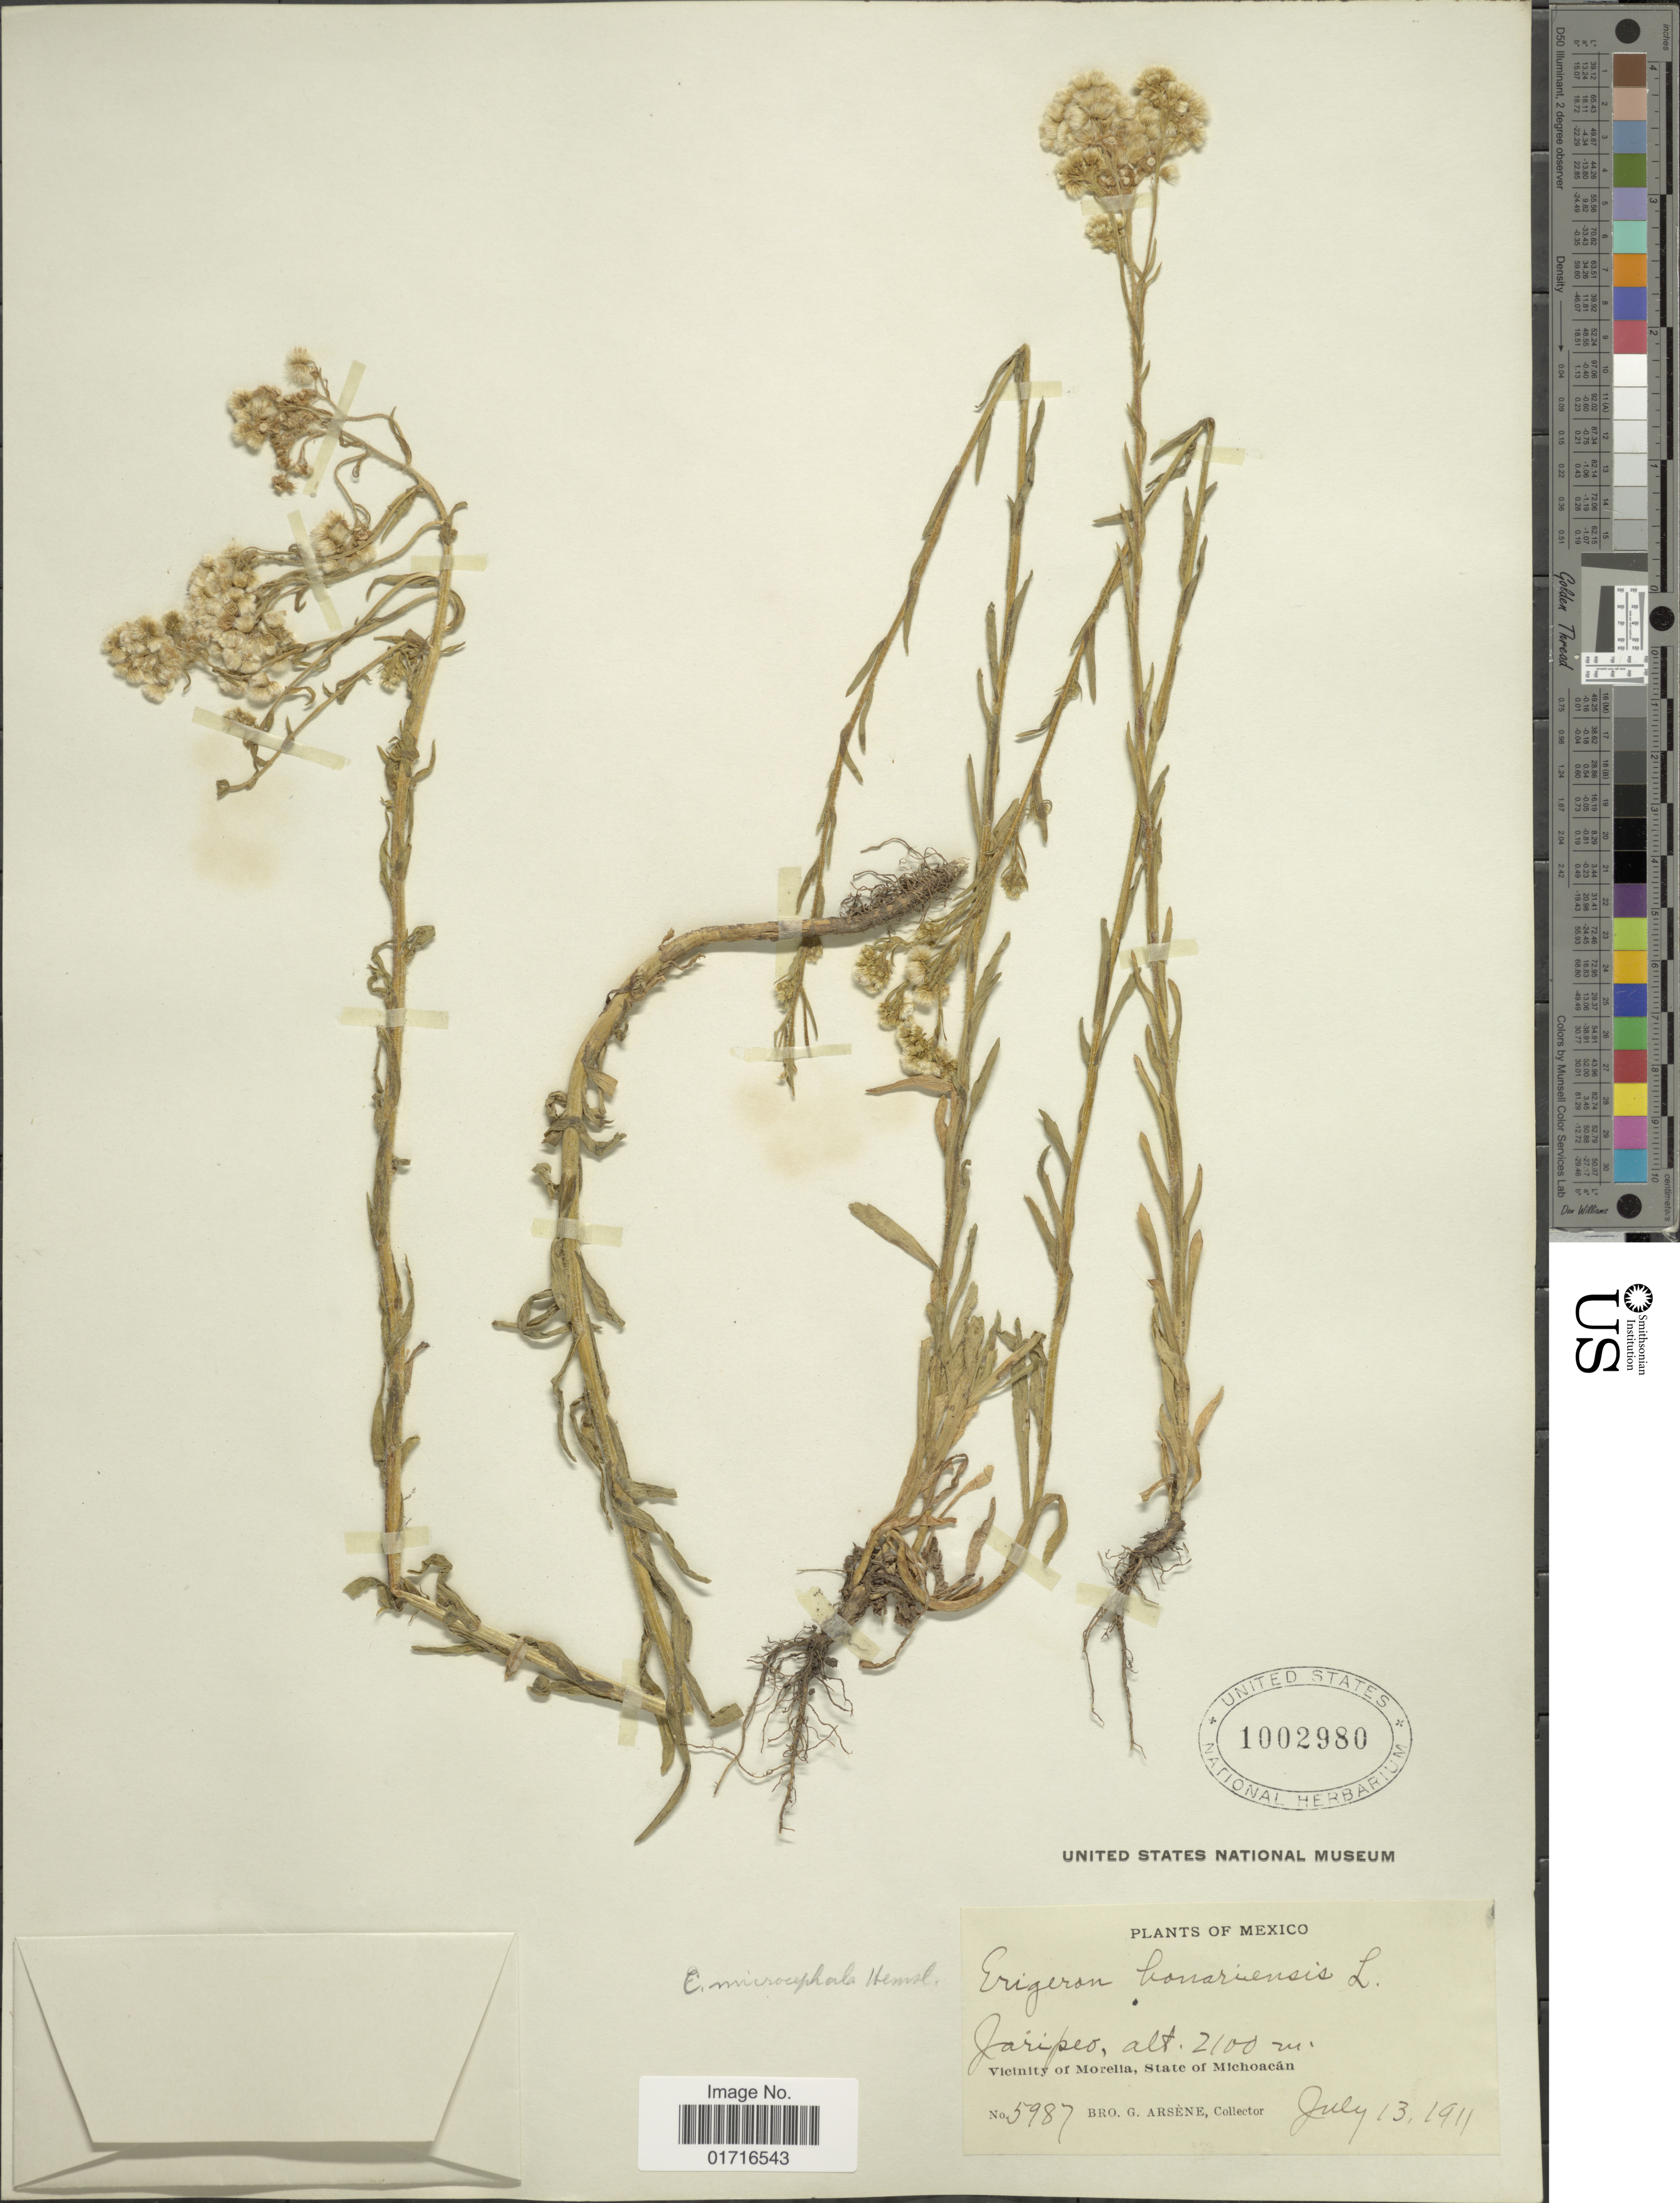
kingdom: Plantae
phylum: Tracheophyta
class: Magnoliopsida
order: Asterales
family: Asteraceae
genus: Conyza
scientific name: Conyza microcephala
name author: Hemsl.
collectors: Bro. G. Arsène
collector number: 5987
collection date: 1911-07-13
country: Mexico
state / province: Michoacán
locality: Jaripeo, Vicinity of Morelia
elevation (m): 2100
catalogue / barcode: US 1002980